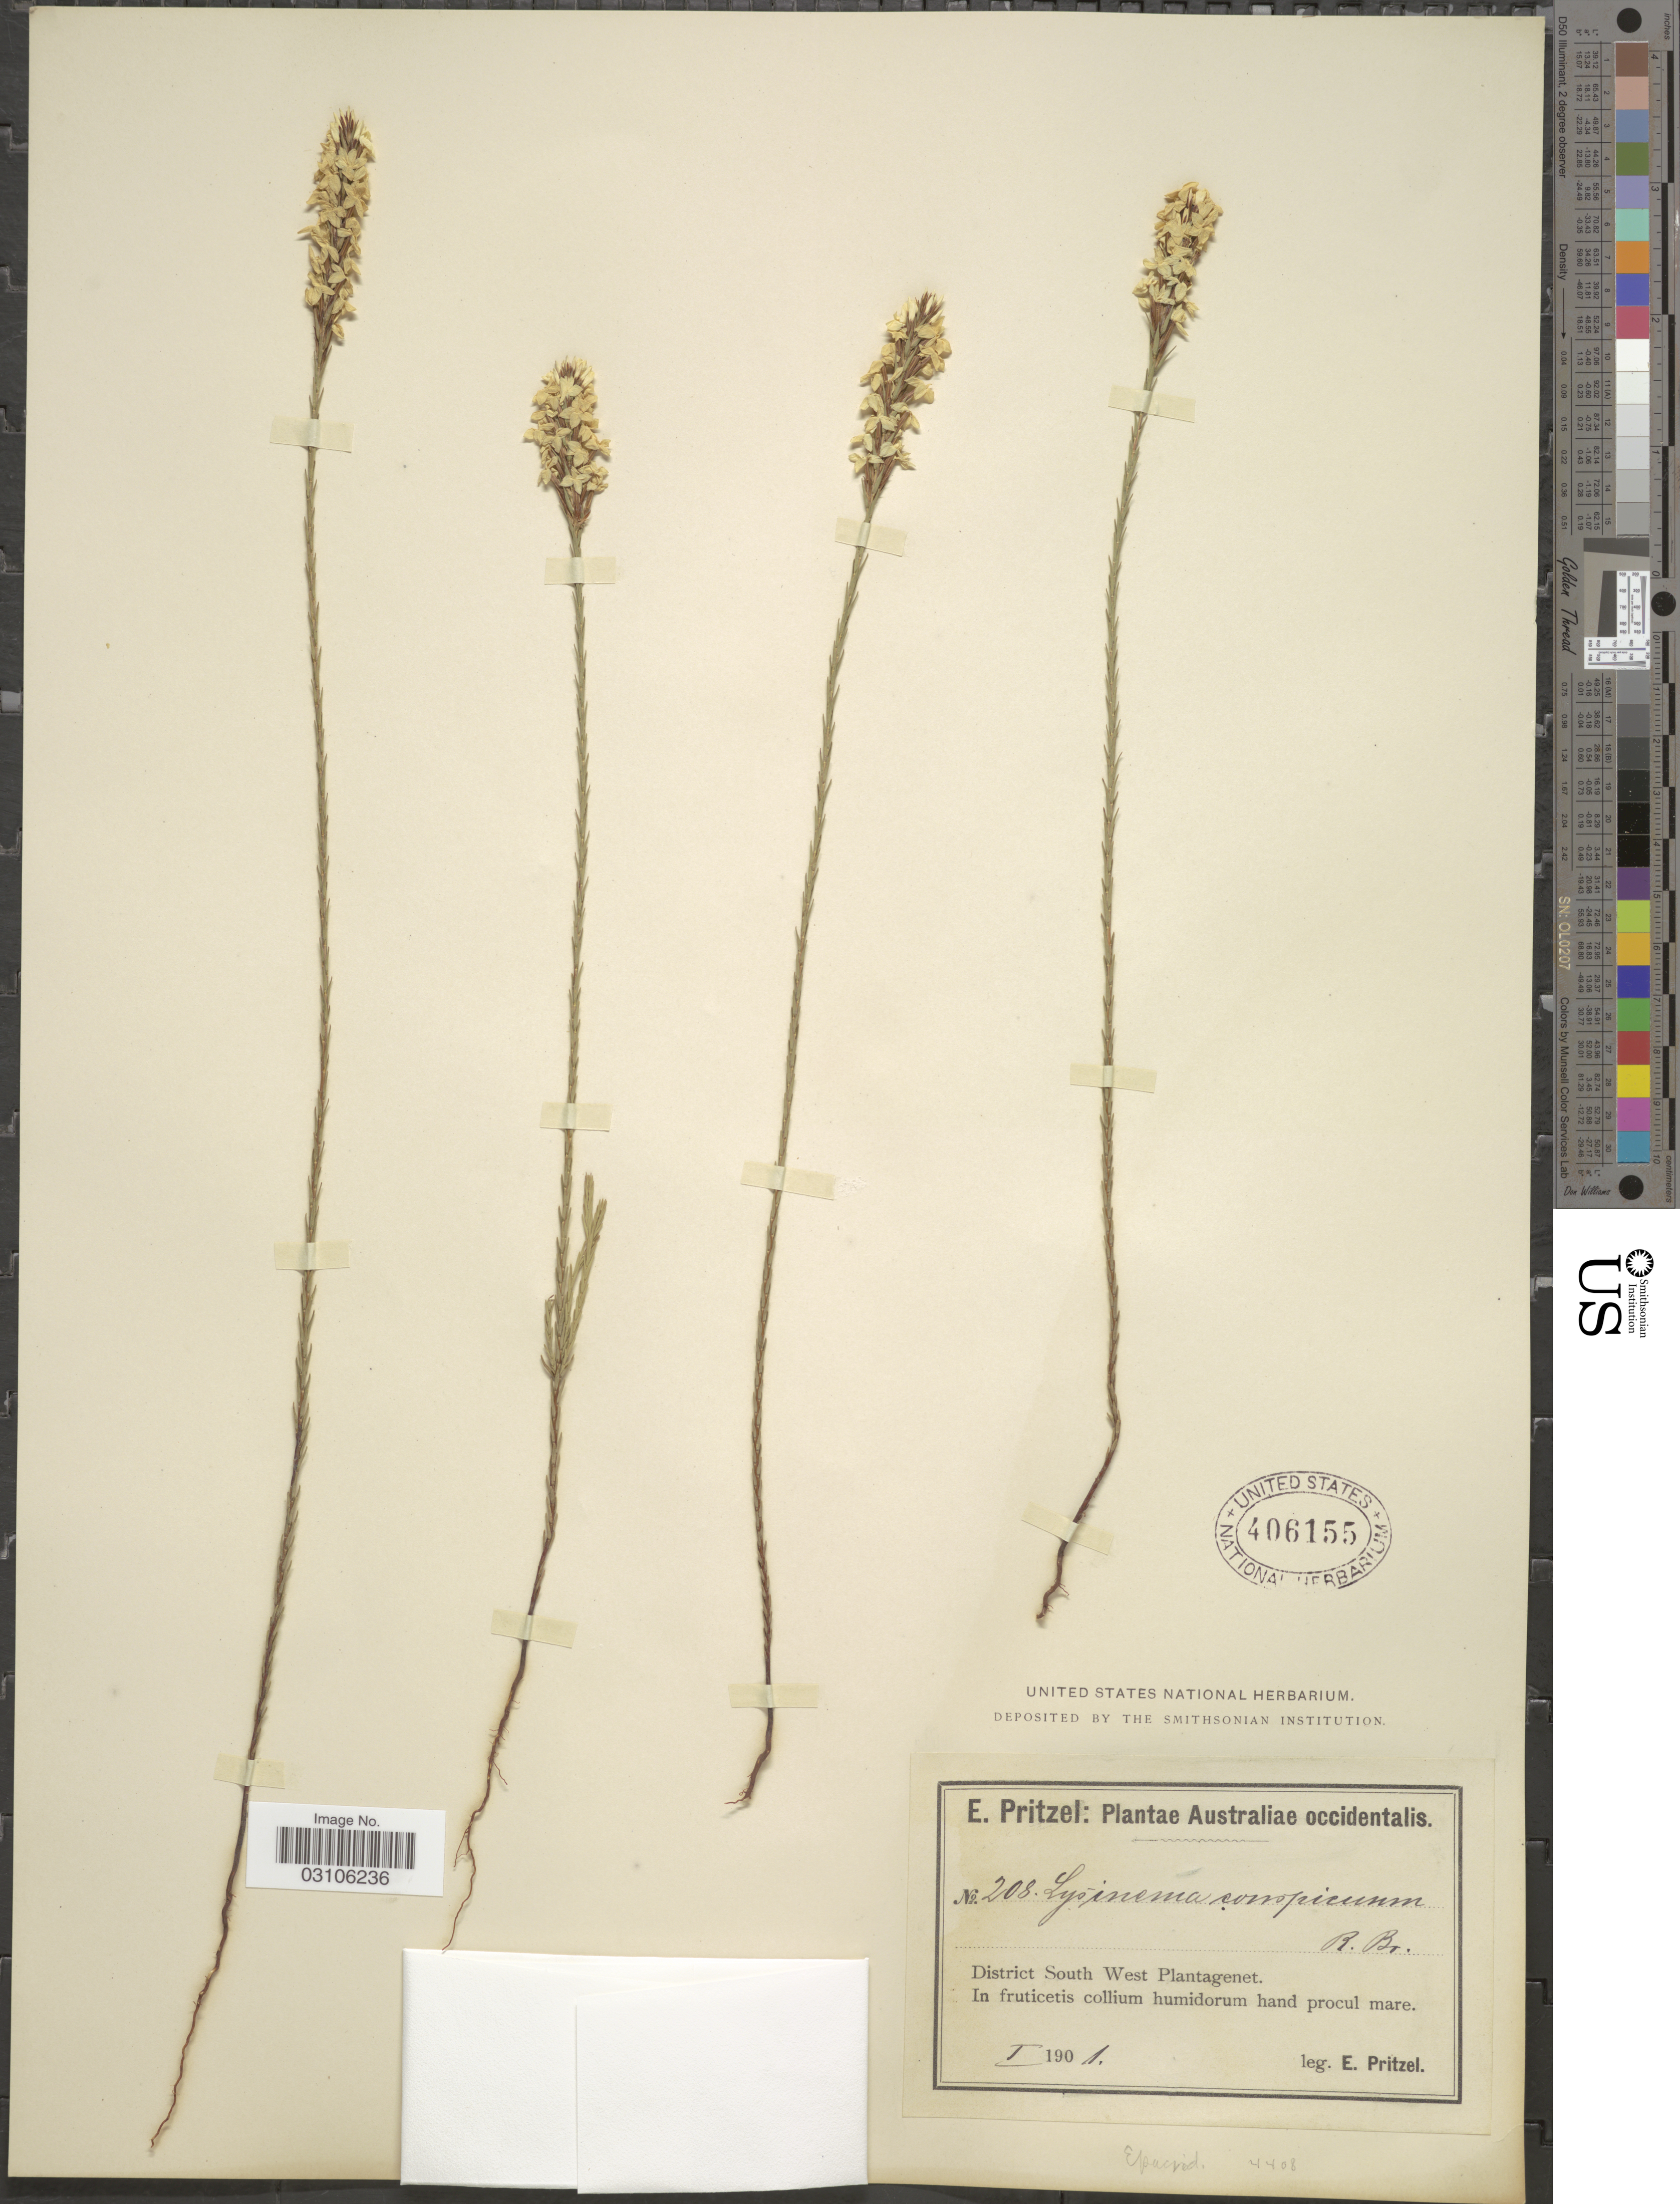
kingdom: Plantae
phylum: Tracheophyta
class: Magnoliopsida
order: Ericales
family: Ericaceae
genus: Lysinema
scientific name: Lysinema conspicuum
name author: R. Br.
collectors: E. G. Pritzel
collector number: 208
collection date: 1901-01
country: Australia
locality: Australiae occidentalis. District South West Plantagenet. In fruticetis collium humidorum hand procul mare.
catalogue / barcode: US 406155